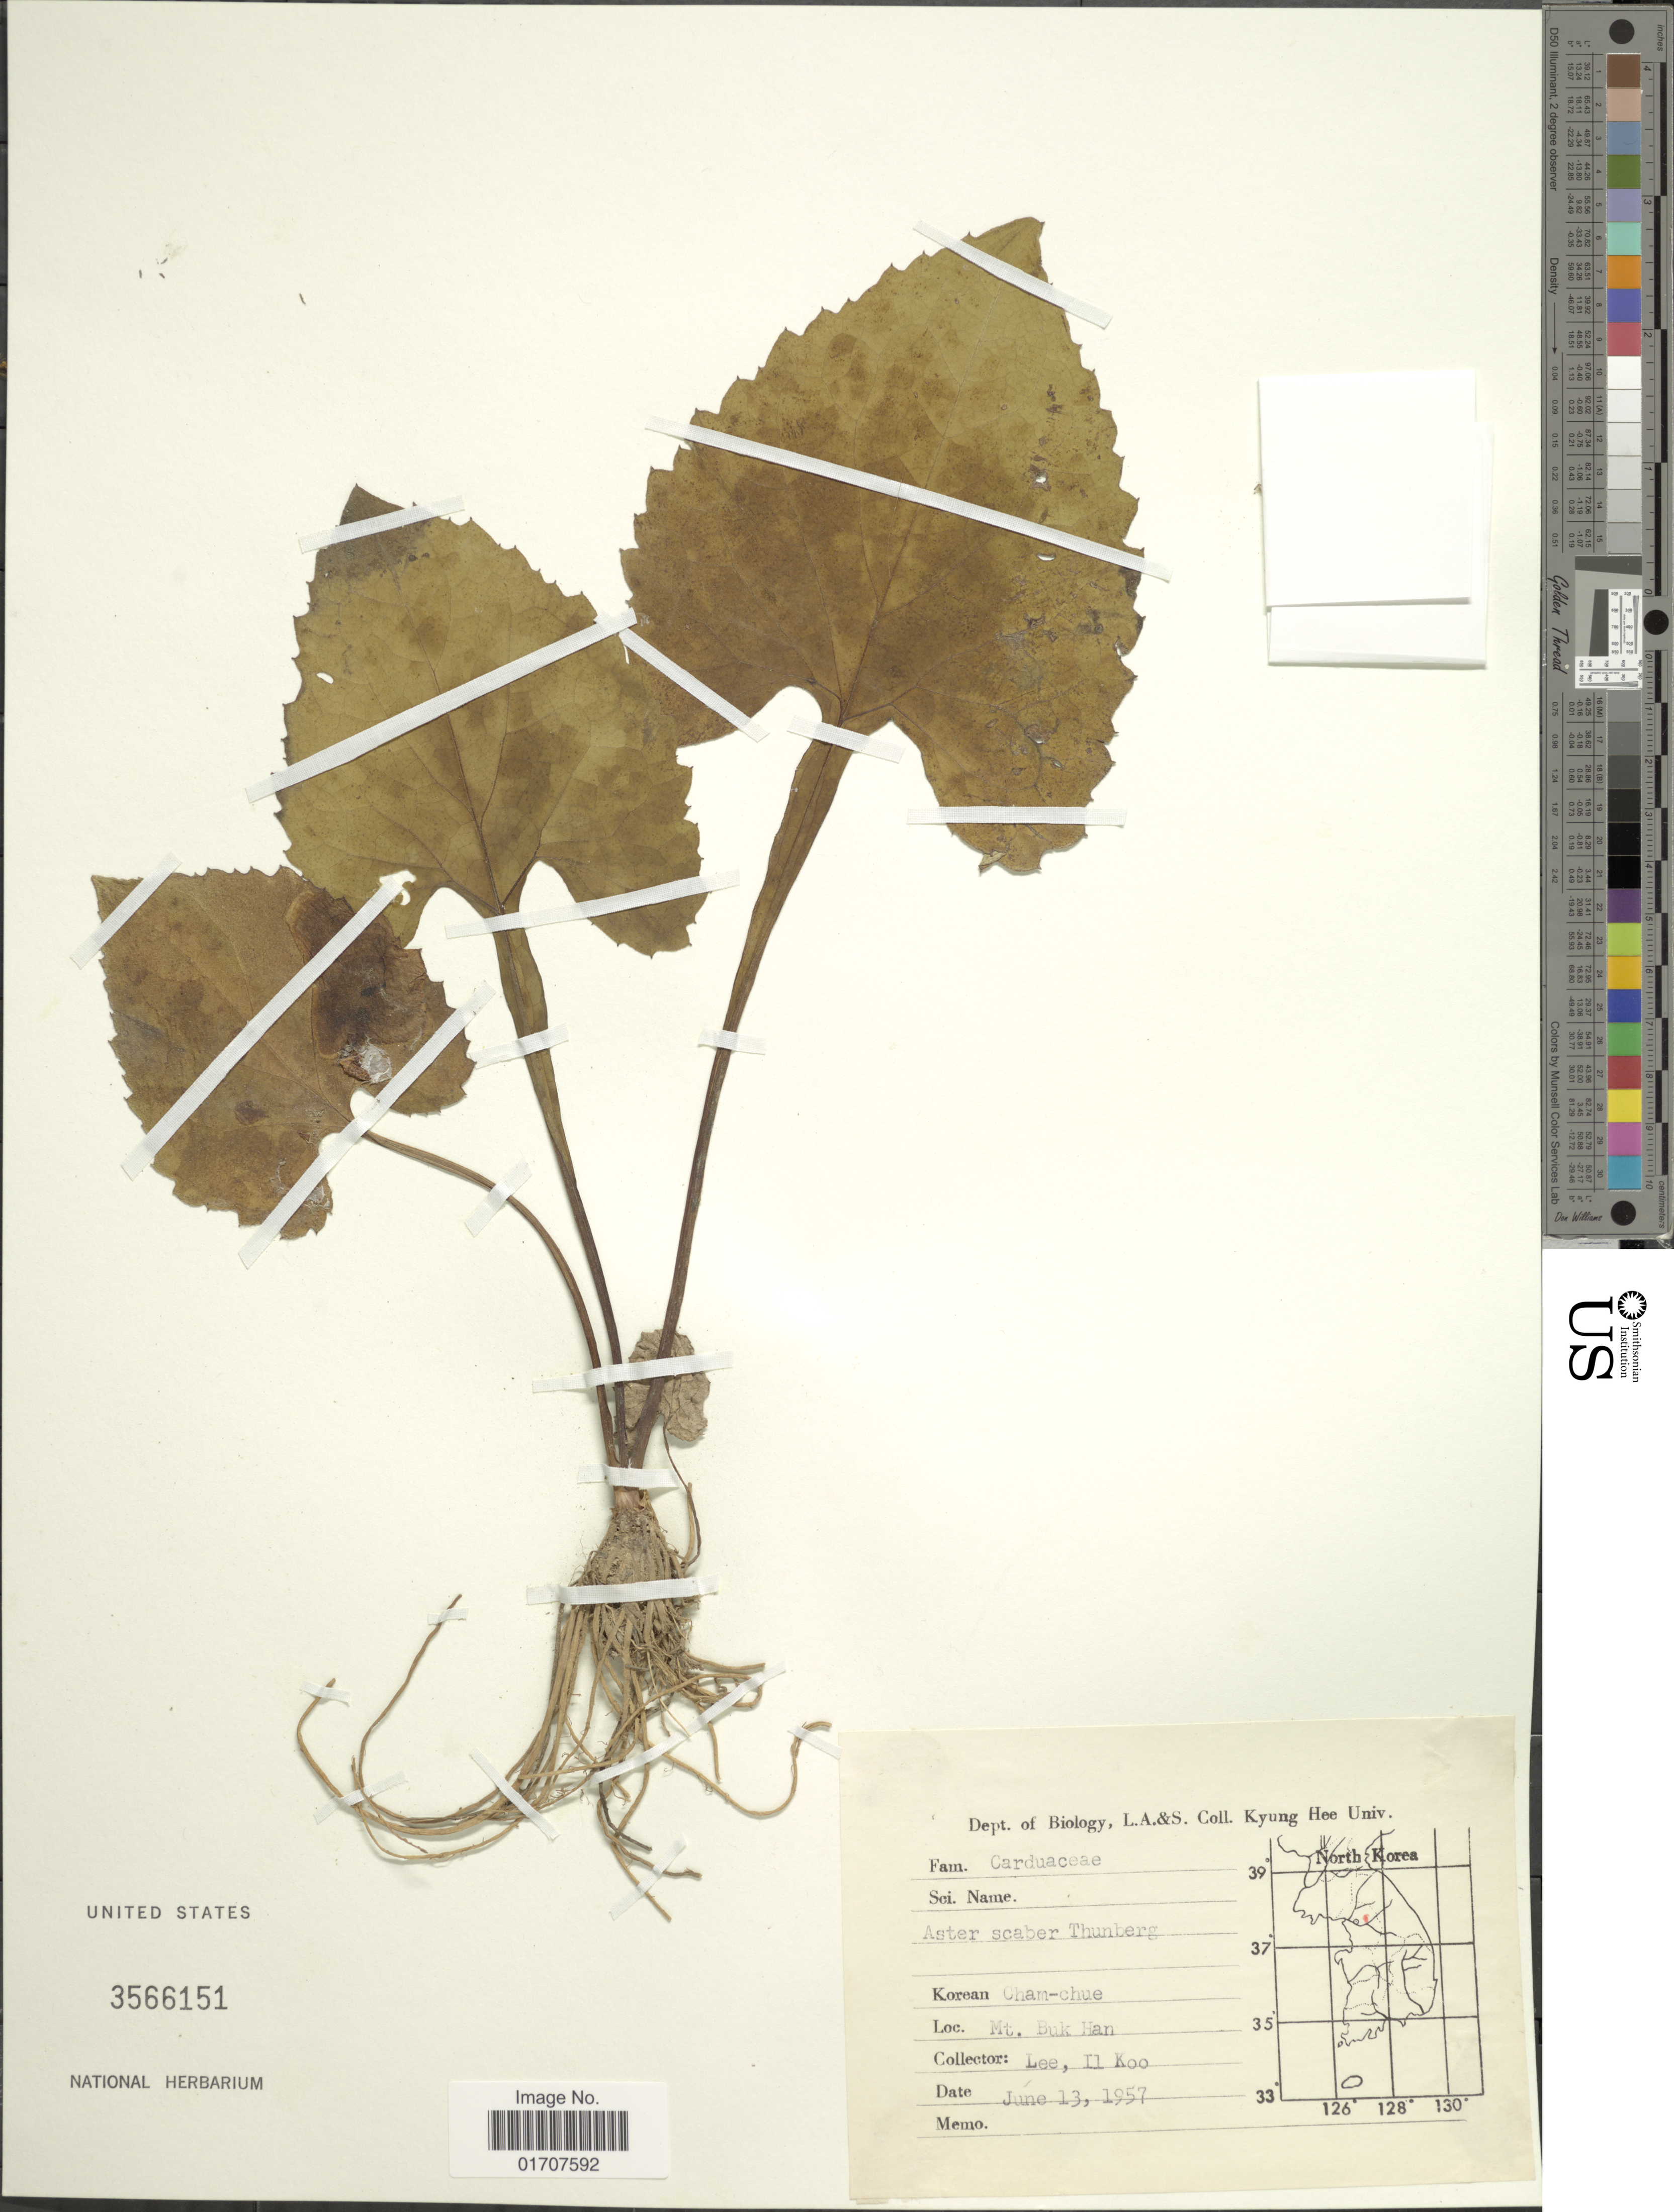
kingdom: Plantae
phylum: Tracheophyta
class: Magnoliopsida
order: Asterales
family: Asteraceae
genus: Doellingeria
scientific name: Doellingeria scaber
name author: (Thunb.) Nees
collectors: I. Lee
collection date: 1957-06-13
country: South Korea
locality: Mt. Buk Han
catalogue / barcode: US 3566151